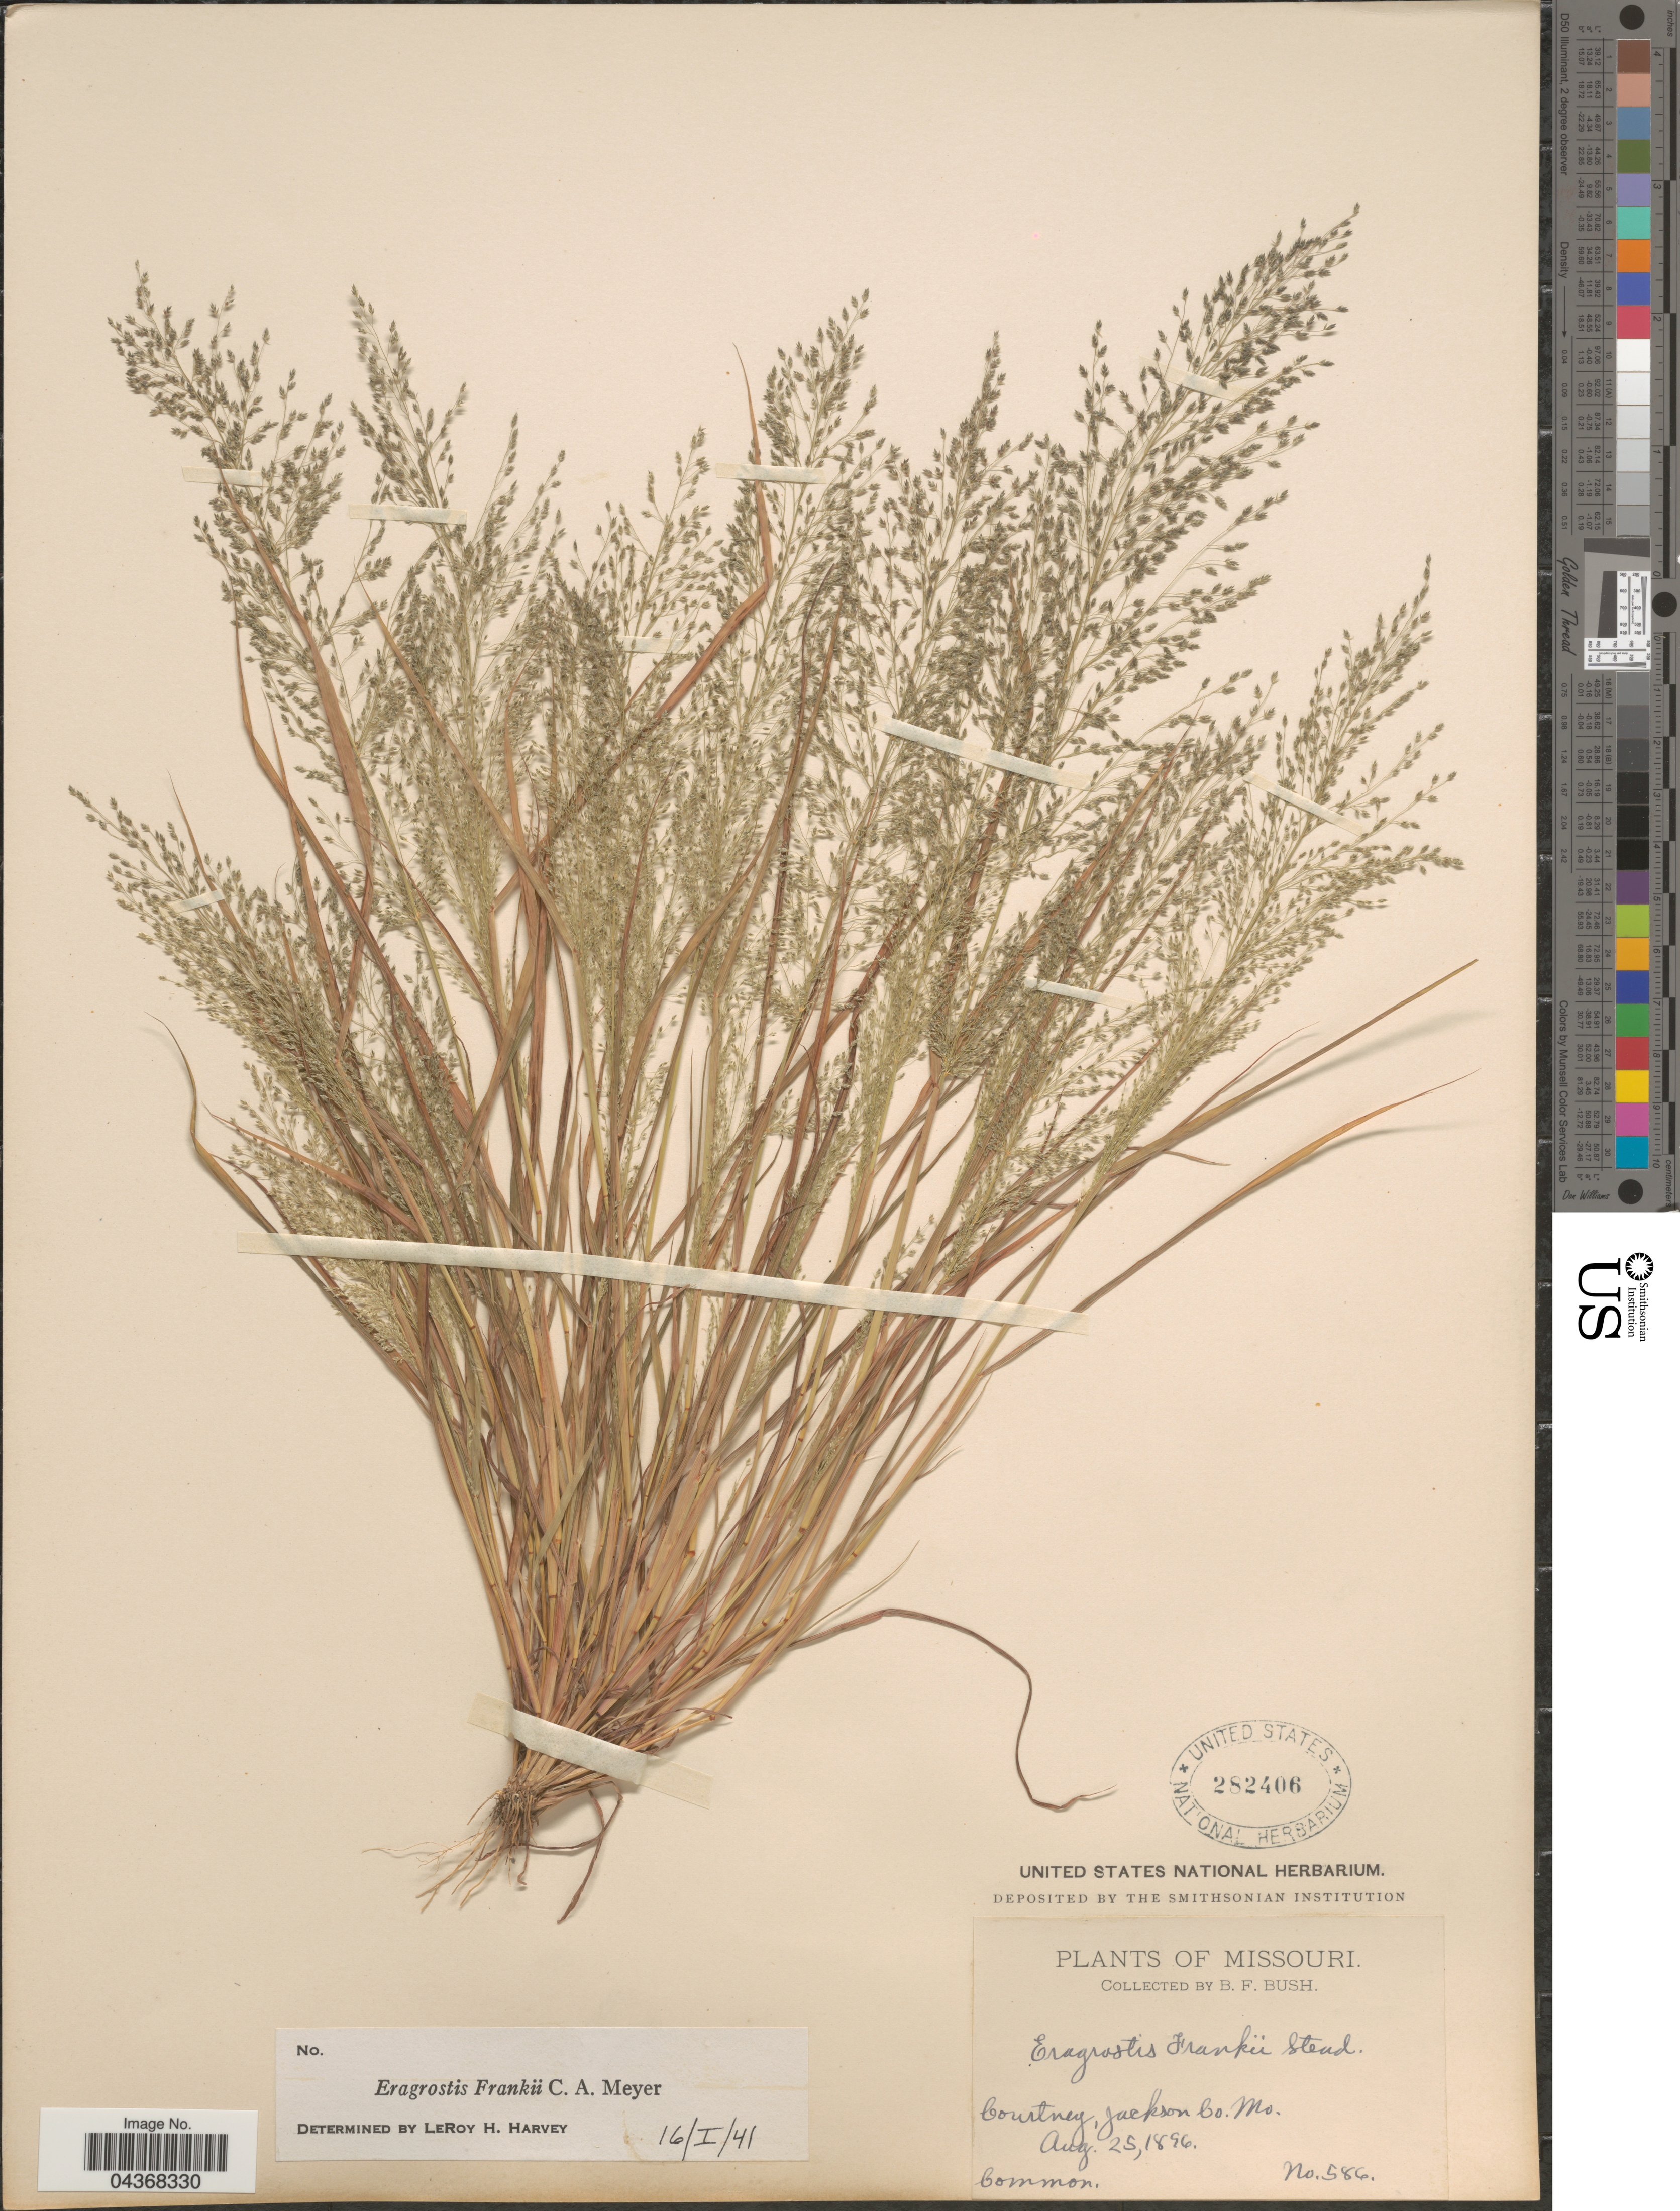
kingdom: Plantae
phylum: Tracheophyta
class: Liliopsida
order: Poales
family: Poaceae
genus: Eragrostis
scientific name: Eragrostis frankii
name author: C.A. Mey. ex Steud.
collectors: B. F. Bush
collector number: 586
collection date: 1896-08-25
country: United States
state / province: Missouri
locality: Courtney, Jackson Co.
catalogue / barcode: US 282406